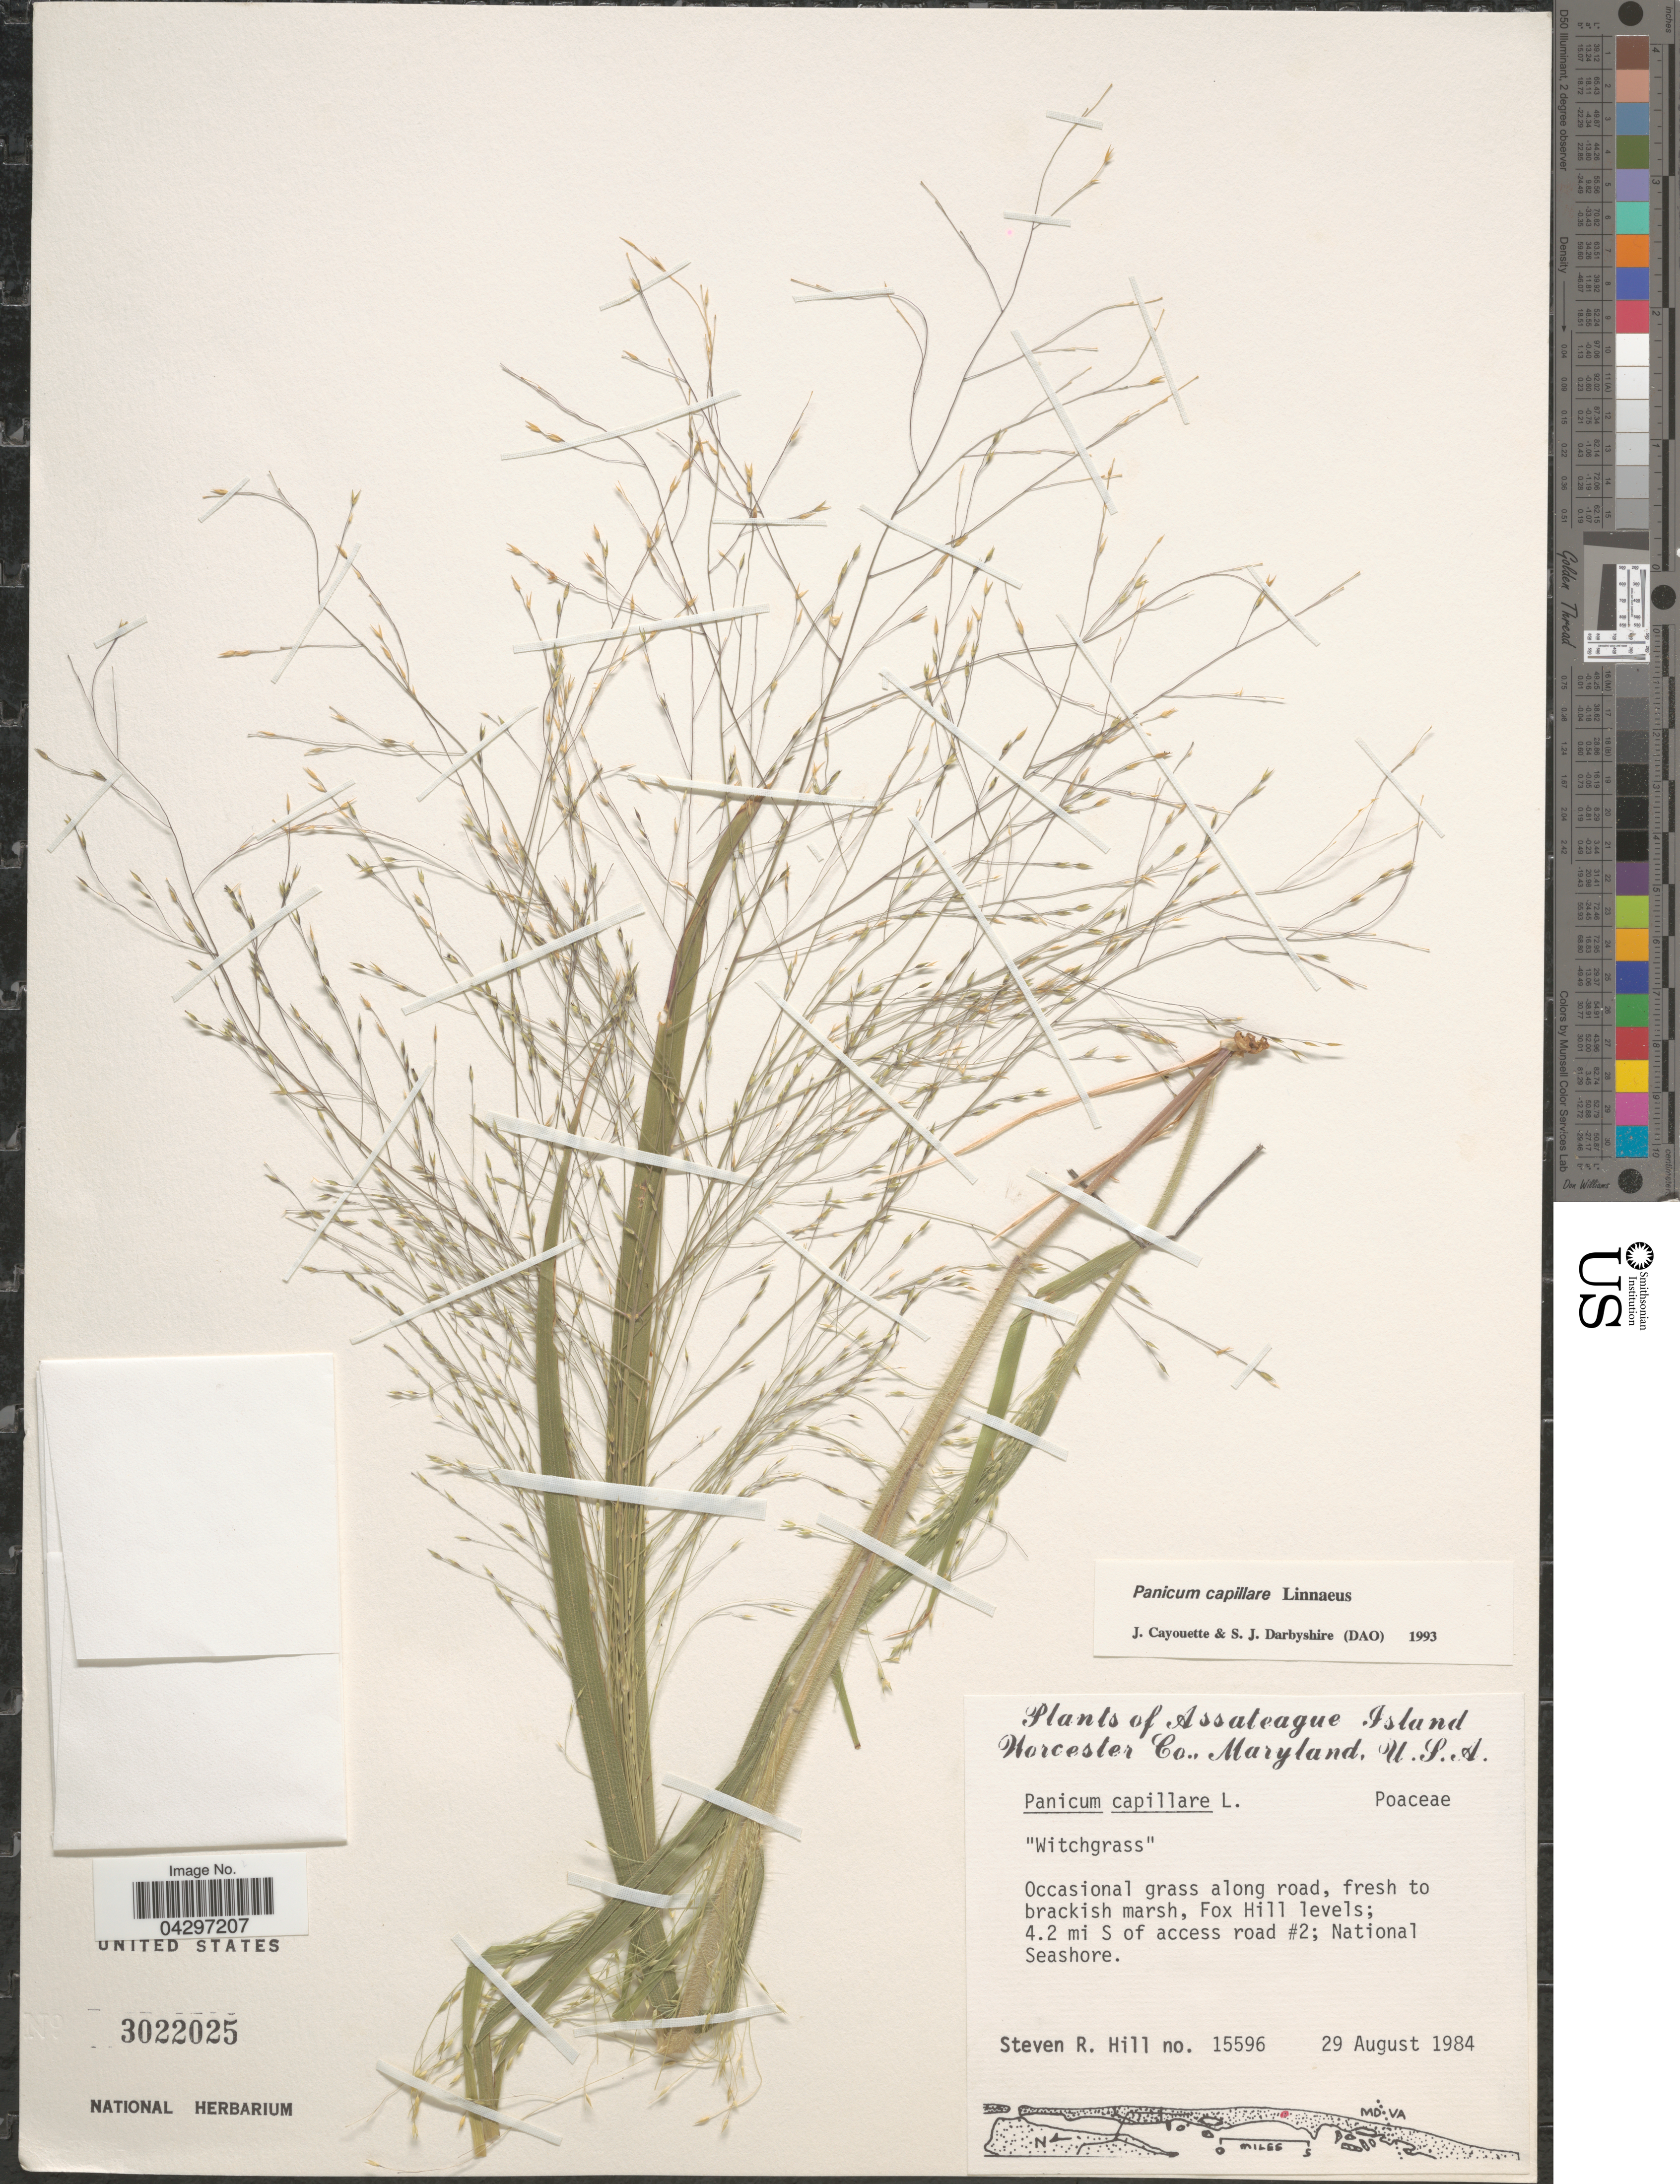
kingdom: Plantae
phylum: Tracheophyta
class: Liliopsida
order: Poales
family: Poaceae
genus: Panicum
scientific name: Panicum capillare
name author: L.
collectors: S. R. Hill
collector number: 15596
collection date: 1984-08-29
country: United States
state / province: Maryland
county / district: Worcester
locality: Issateague Island. Worcester Co. Occasional grass along road, fresh to brackish marsh, Fox Hill levels; 4.2 mi S of access road #2; National Seashore.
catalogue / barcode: US 3022025